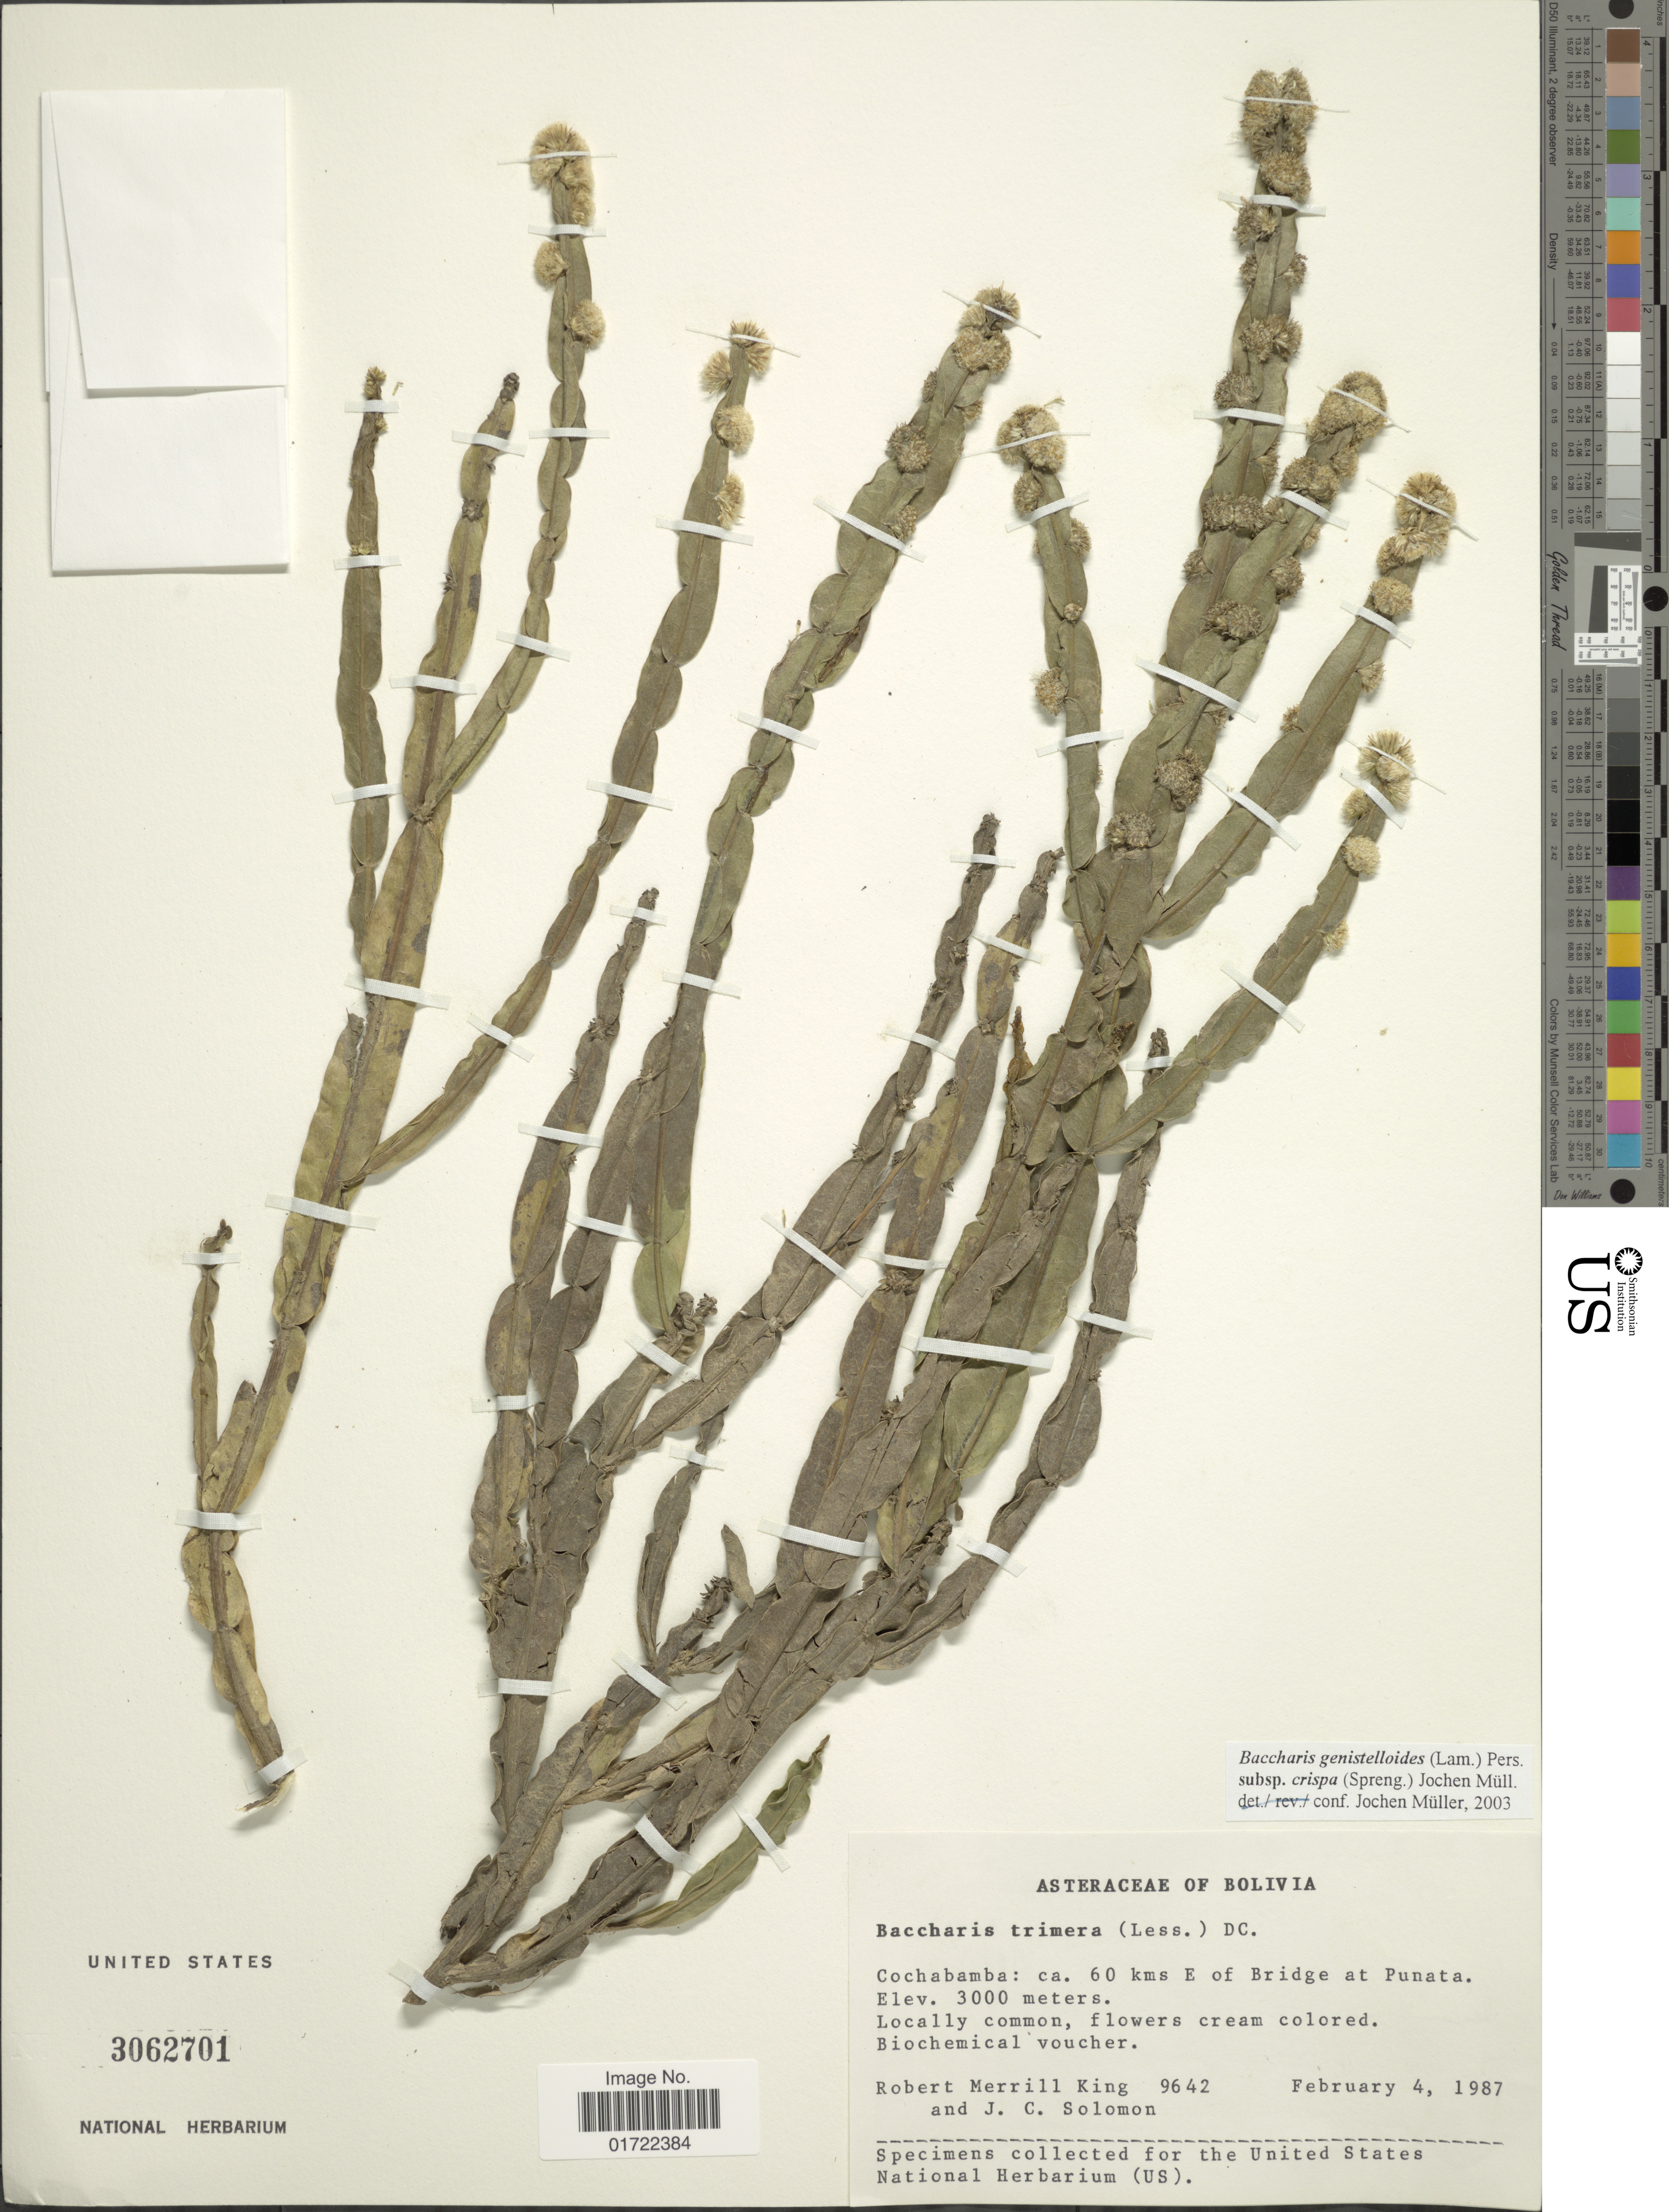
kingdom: Plantae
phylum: Tracheophyta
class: Magnoliopsida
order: Asterales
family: Asteraceae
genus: Baccharis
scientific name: Baccharis genistelloides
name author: (Lam.) Pers.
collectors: R. M. King & J. C. Solomon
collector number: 9642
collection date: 1987-02-04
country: Bolivia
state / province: Cochabamba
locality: Ca 60 kms E of Bridge at Punata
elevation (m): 3000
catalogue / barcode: US 3062701